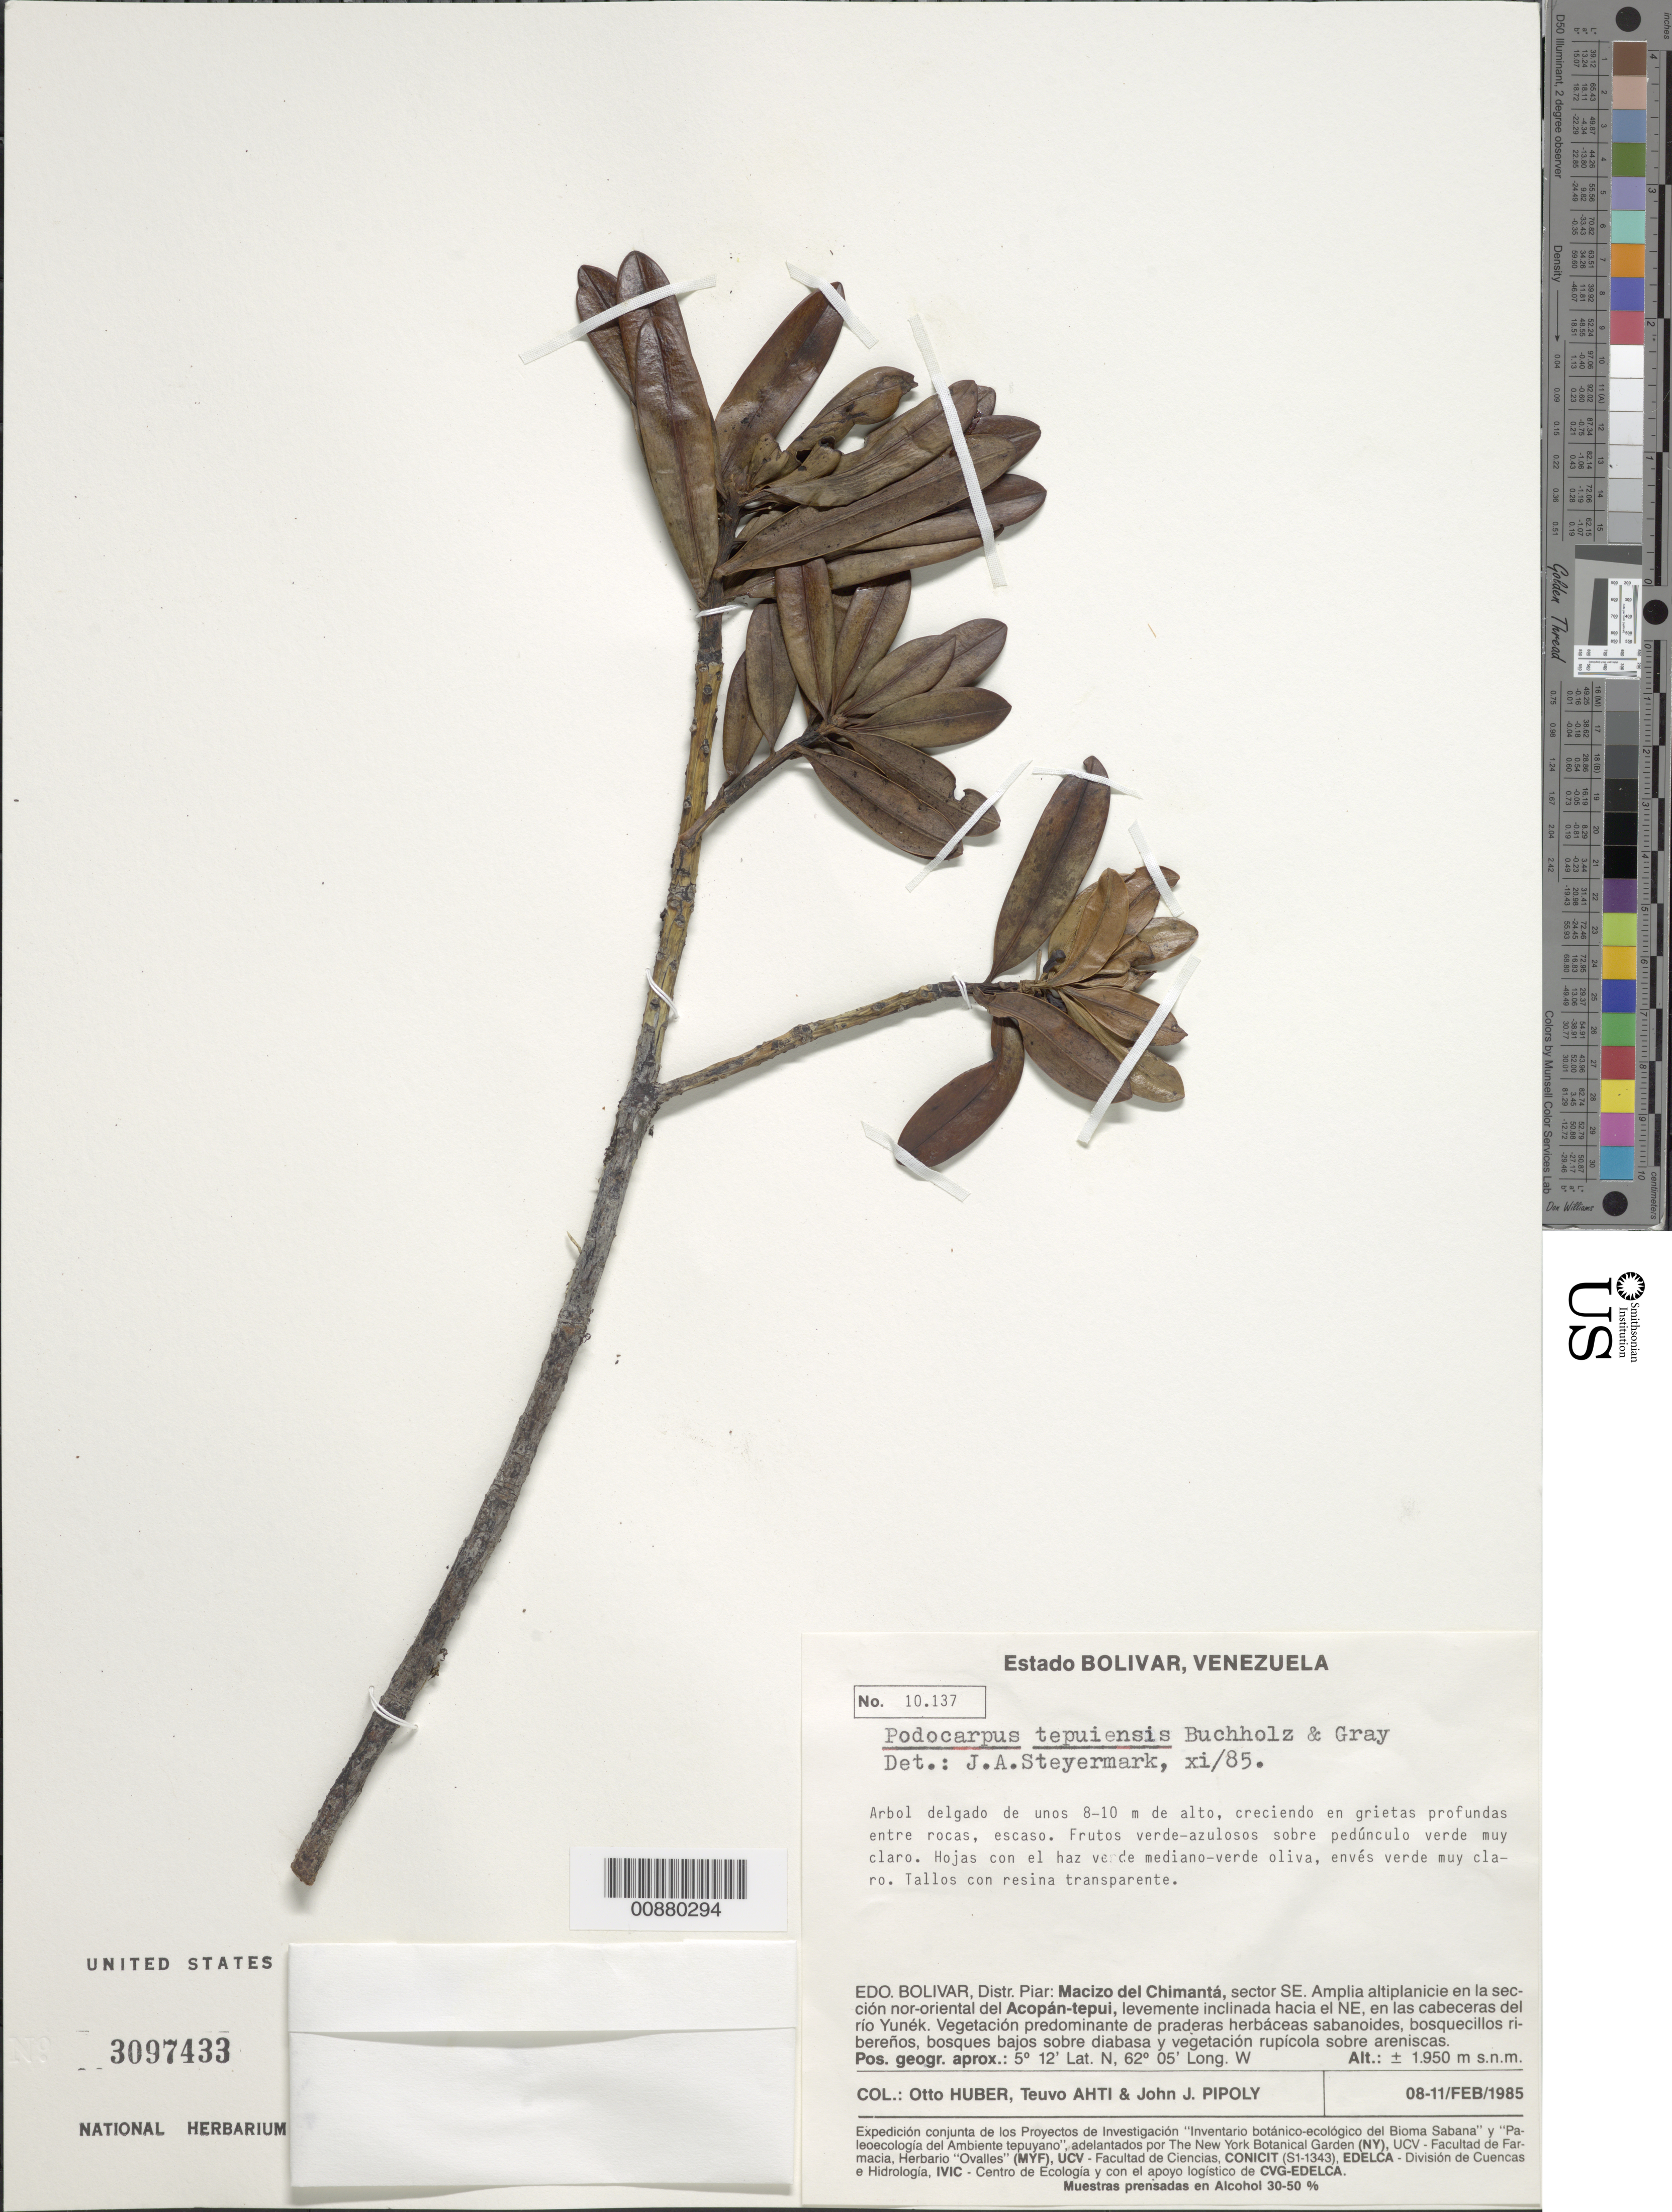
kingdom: Plantae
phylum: Tracheophyta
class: Pinopsida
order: Pinales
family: Podocarpaceae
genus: Podocarpus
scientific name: Podocarpus tepuiensis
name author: J. Buchholz & N.E. Gray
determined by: Steyermark, Julian A., (VEN)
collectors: O. Huber, T. T. Ahti & J. J. Pipoly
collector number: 10137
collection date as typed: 8-Feb-85 to 11-Feb-85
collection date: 1985-02-08/1985-02-11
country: Venezuela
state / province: Bolívar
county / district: Piar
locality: Macizo del Chimantá, sector SE, sección nor-oriental del Acopan-tepuí, en las cabeceras del Río Yunek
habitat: Vegetación predominante de praderas herbáceas sabanoides, bosquecillos ribereños, bosques bajos sobre diabasa y vegetación rupícola sobre areniscas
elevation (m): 1950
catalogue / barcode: US 3097433